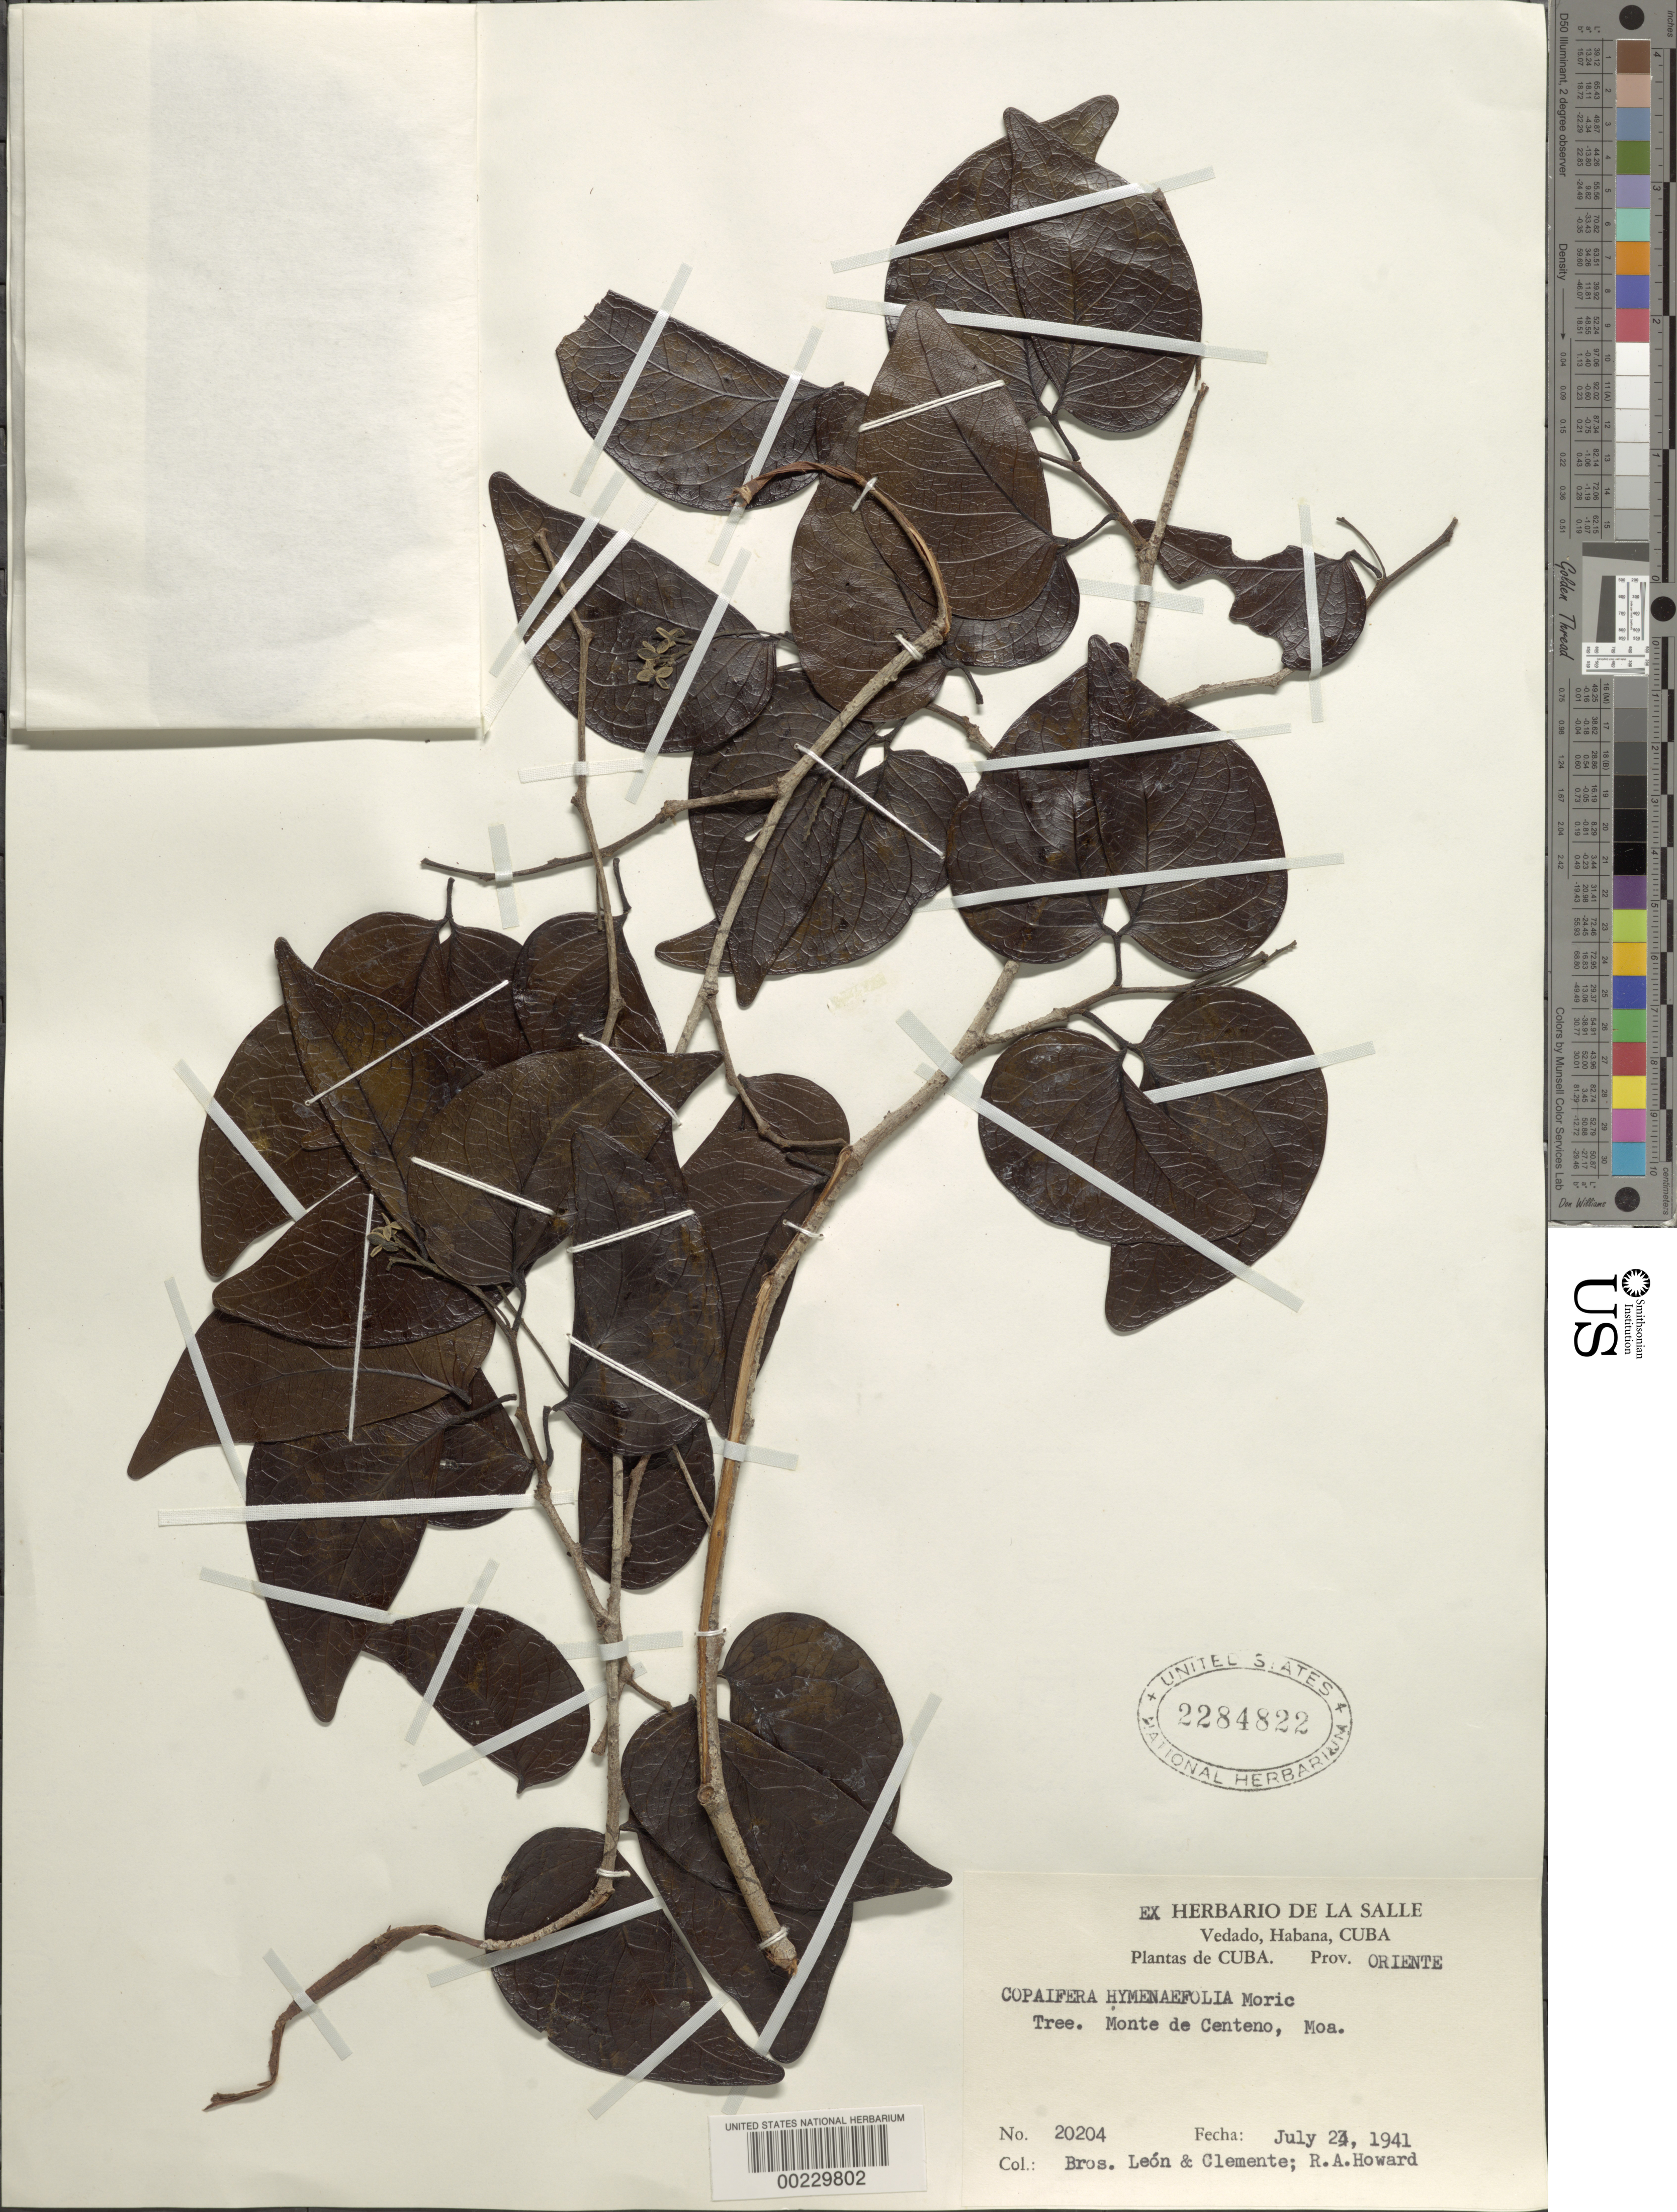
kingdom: Plantae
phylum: Tracheophyta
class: Magnoliopsida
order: Fabales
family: Fabaceae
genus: Copaifera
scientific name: Copaifera hymenaeifolia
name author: Moric.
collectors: Bro. León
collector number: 20204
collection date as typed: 23 Jul 1941 to 24 Jul 1941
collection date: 1941-07-23/1941-07-24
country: Cuba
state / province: Oriente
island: Greater Antilles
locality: Monte de centeno, moa.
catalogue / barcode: US 2284822